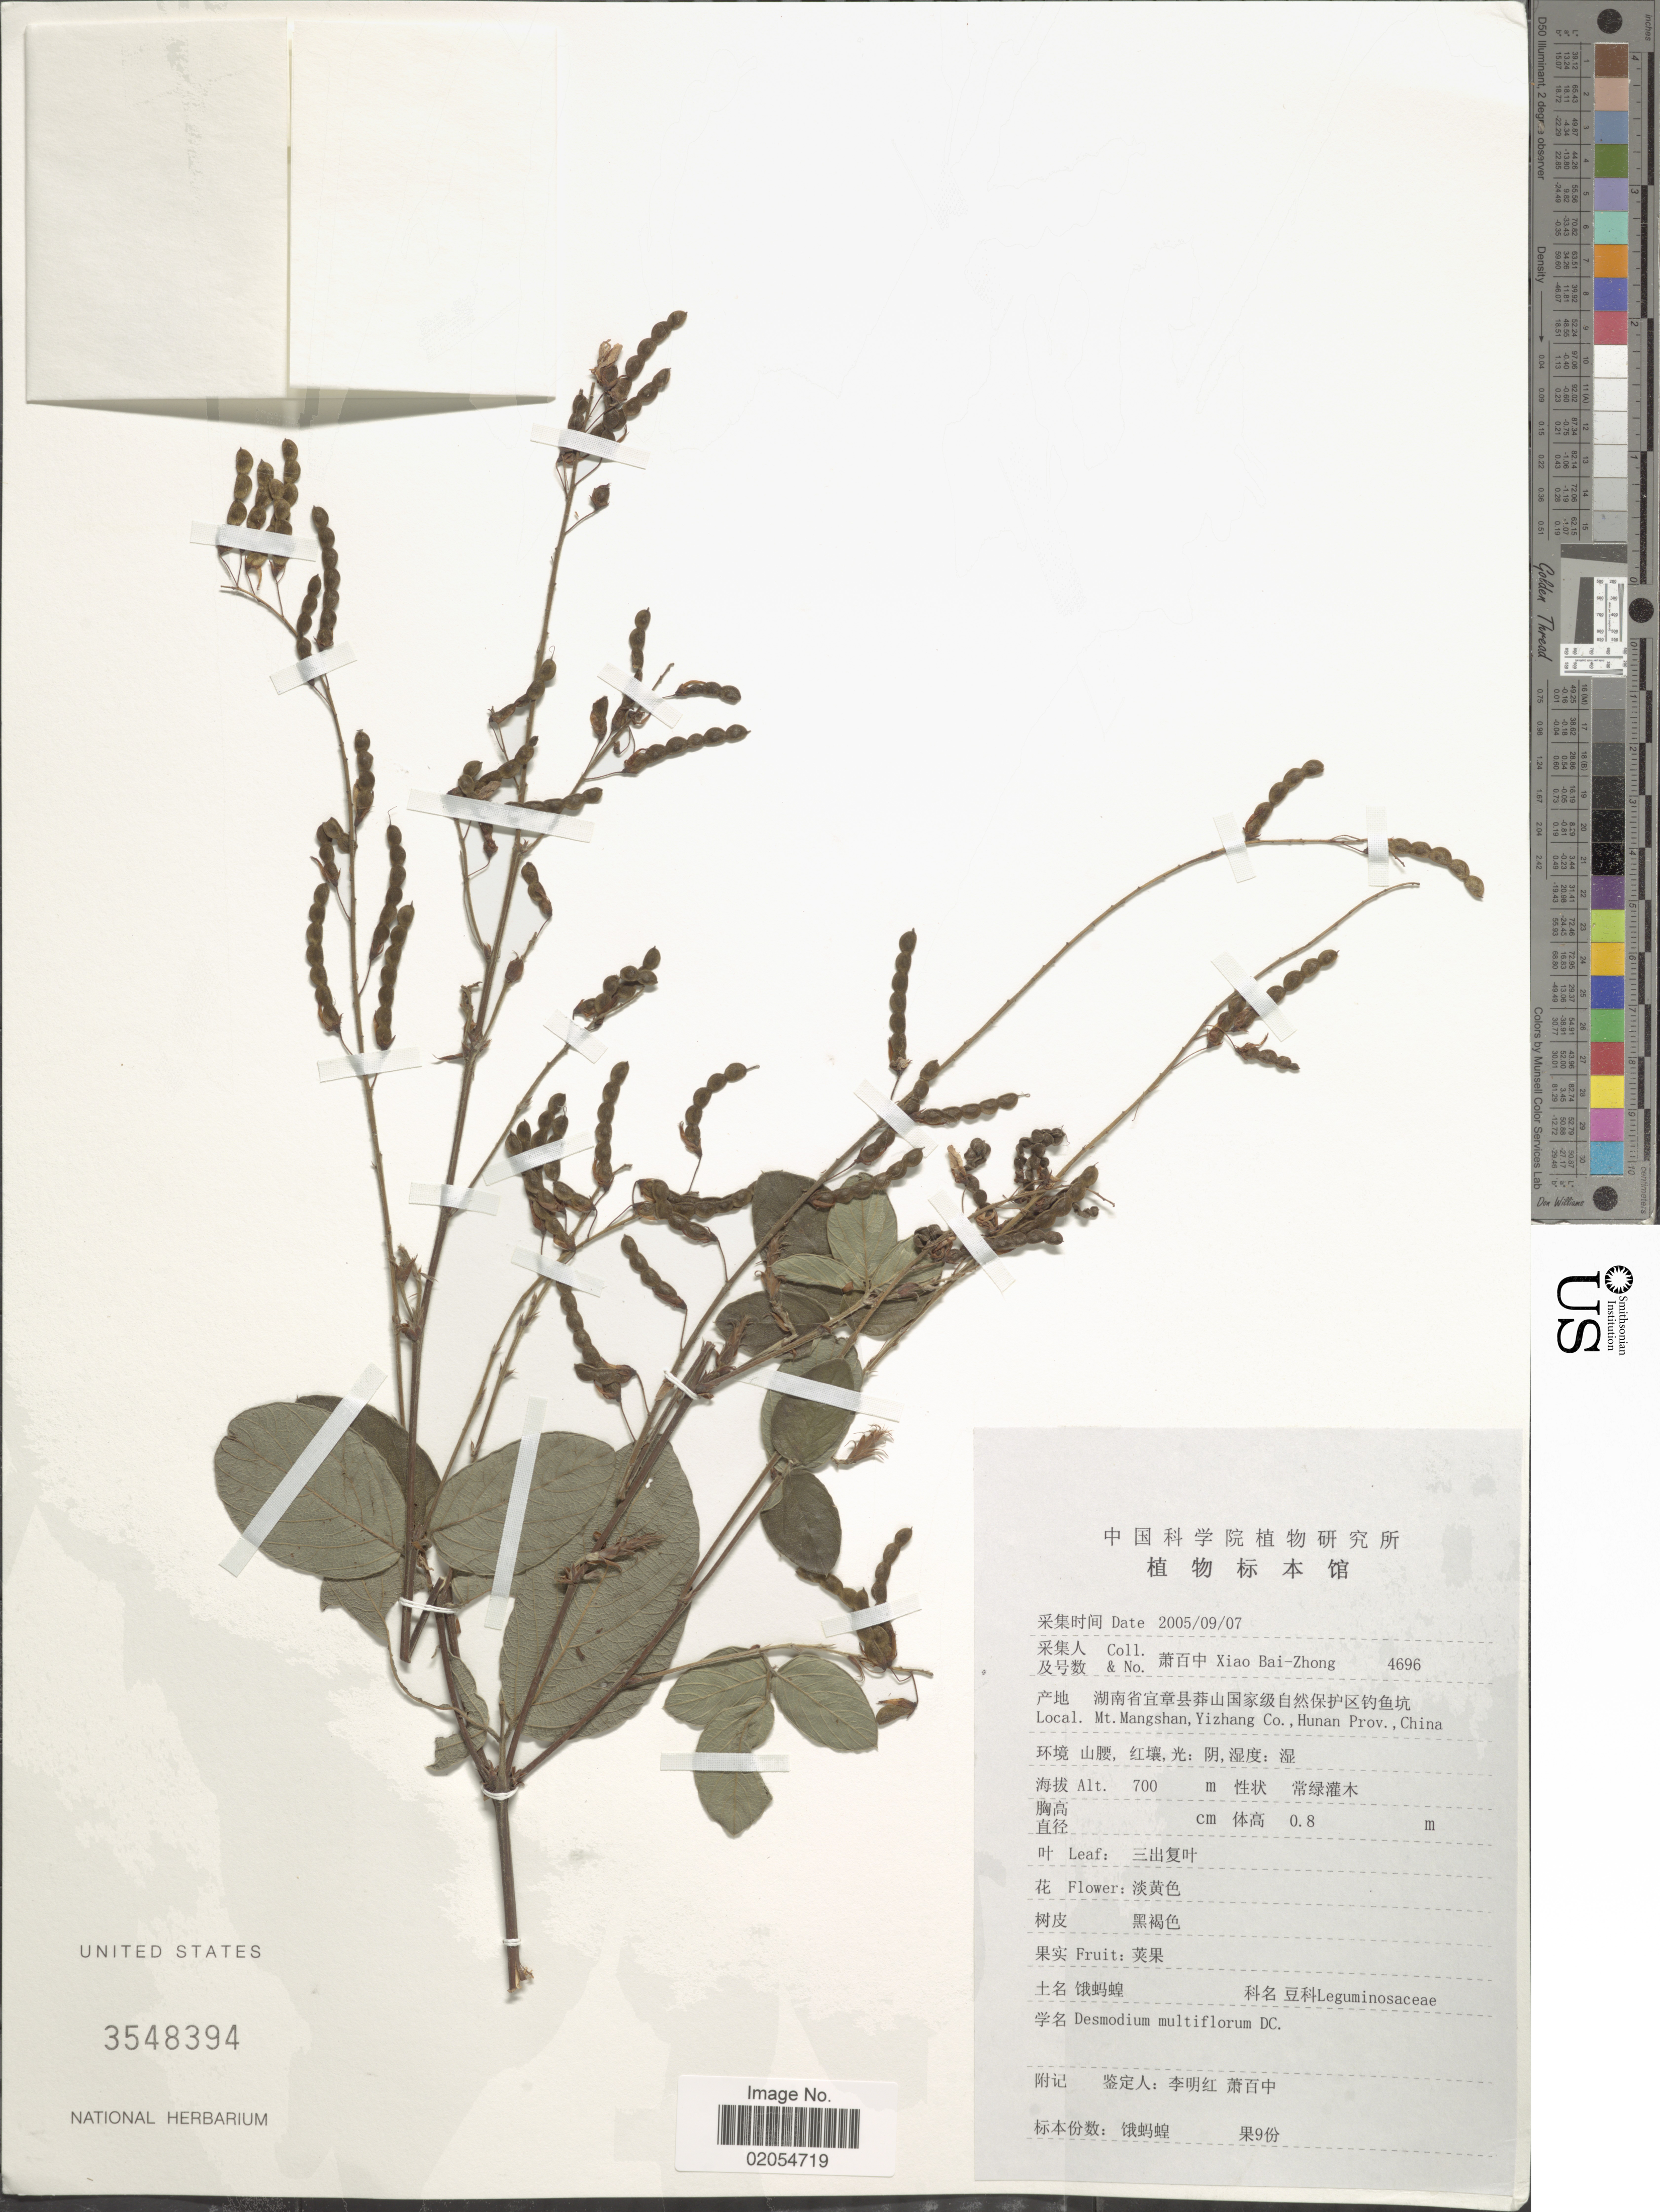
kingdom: Plantae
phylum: Tracheophyta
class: Magnoliopsida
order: Fabales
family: Fabaceae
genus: Ototropis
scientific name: Ototropis multiflora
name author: (DC.) H. Ohashi & K. Ohashi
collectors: B. Z. Xiao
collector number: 4696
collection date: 2005-09-07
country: China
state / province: Hunan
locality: Mt. Mangshan, Yizhang Co.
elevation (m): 700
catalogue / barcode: US 3548394